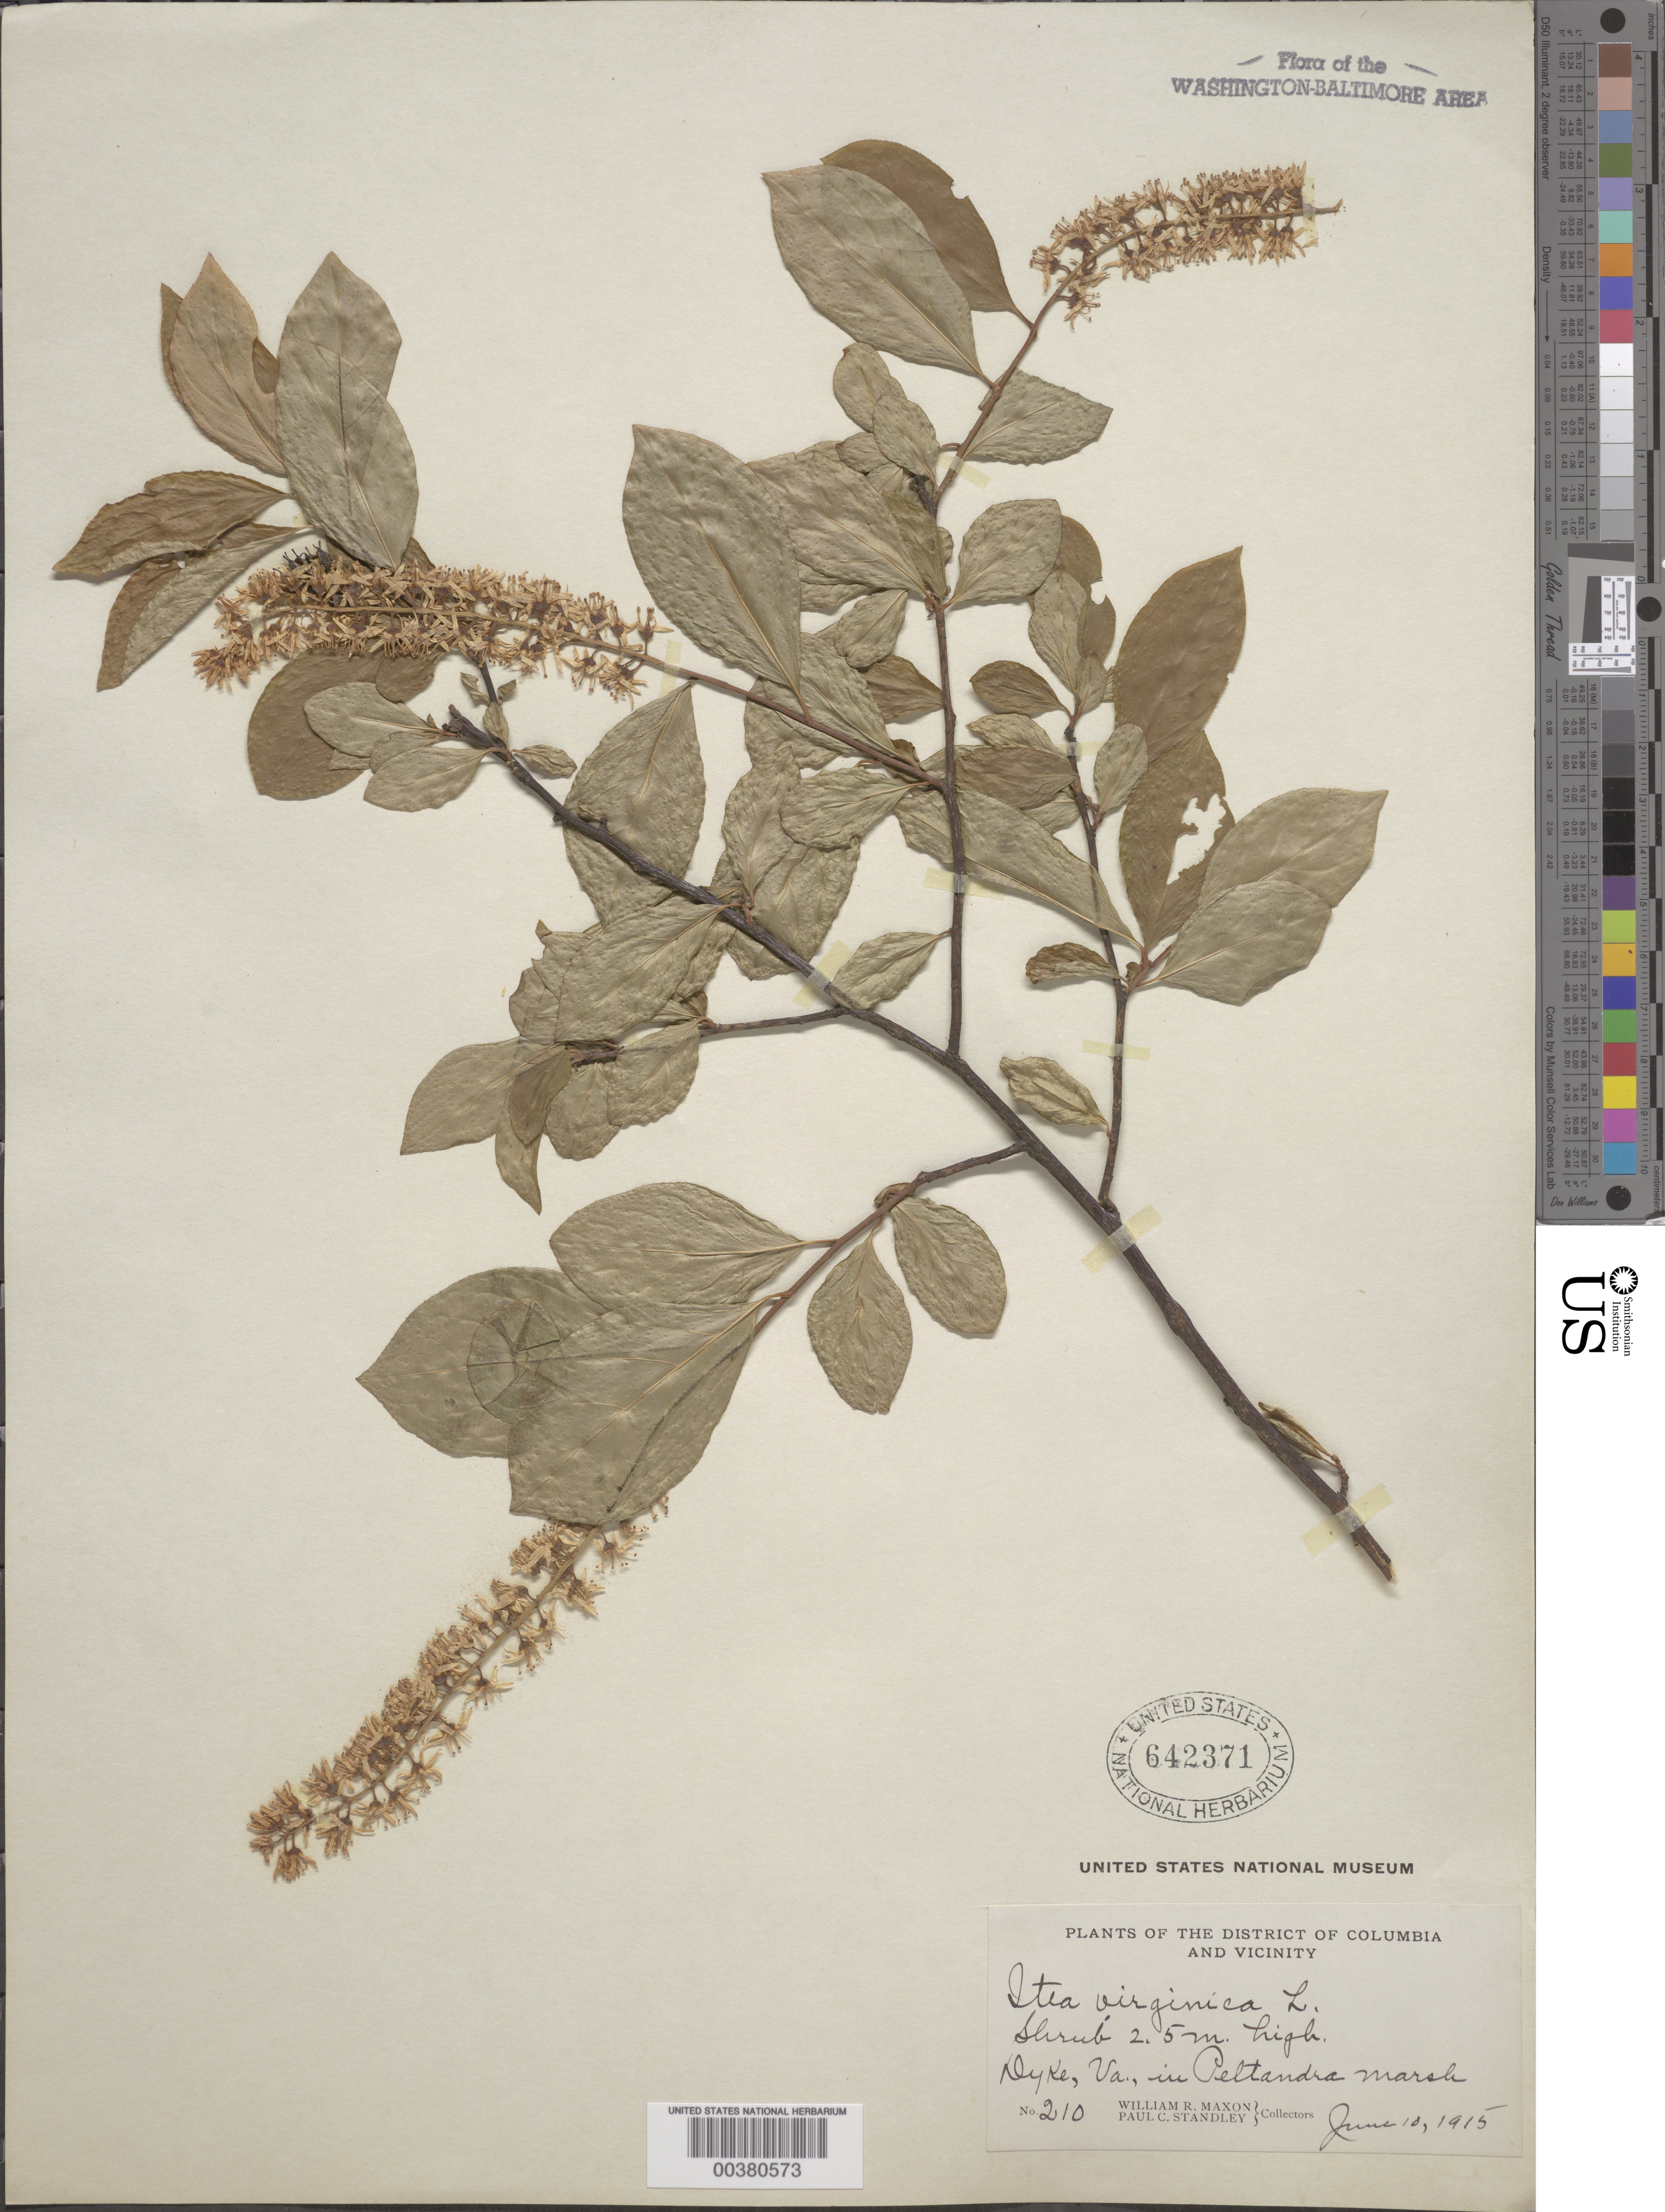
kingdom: Plantae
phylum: Tracheophyta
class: Magnoliopsida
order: Saxifragales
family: Iteaceae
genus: Itea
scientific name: Itea virginica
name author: L.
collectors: W. R. Maxon & P. C. Standley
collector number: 210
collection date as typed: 10 Jun 1915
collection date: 1915-06-10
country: United States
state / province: Virginia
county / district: Fairfax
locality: Dyke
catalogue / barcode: US 642371